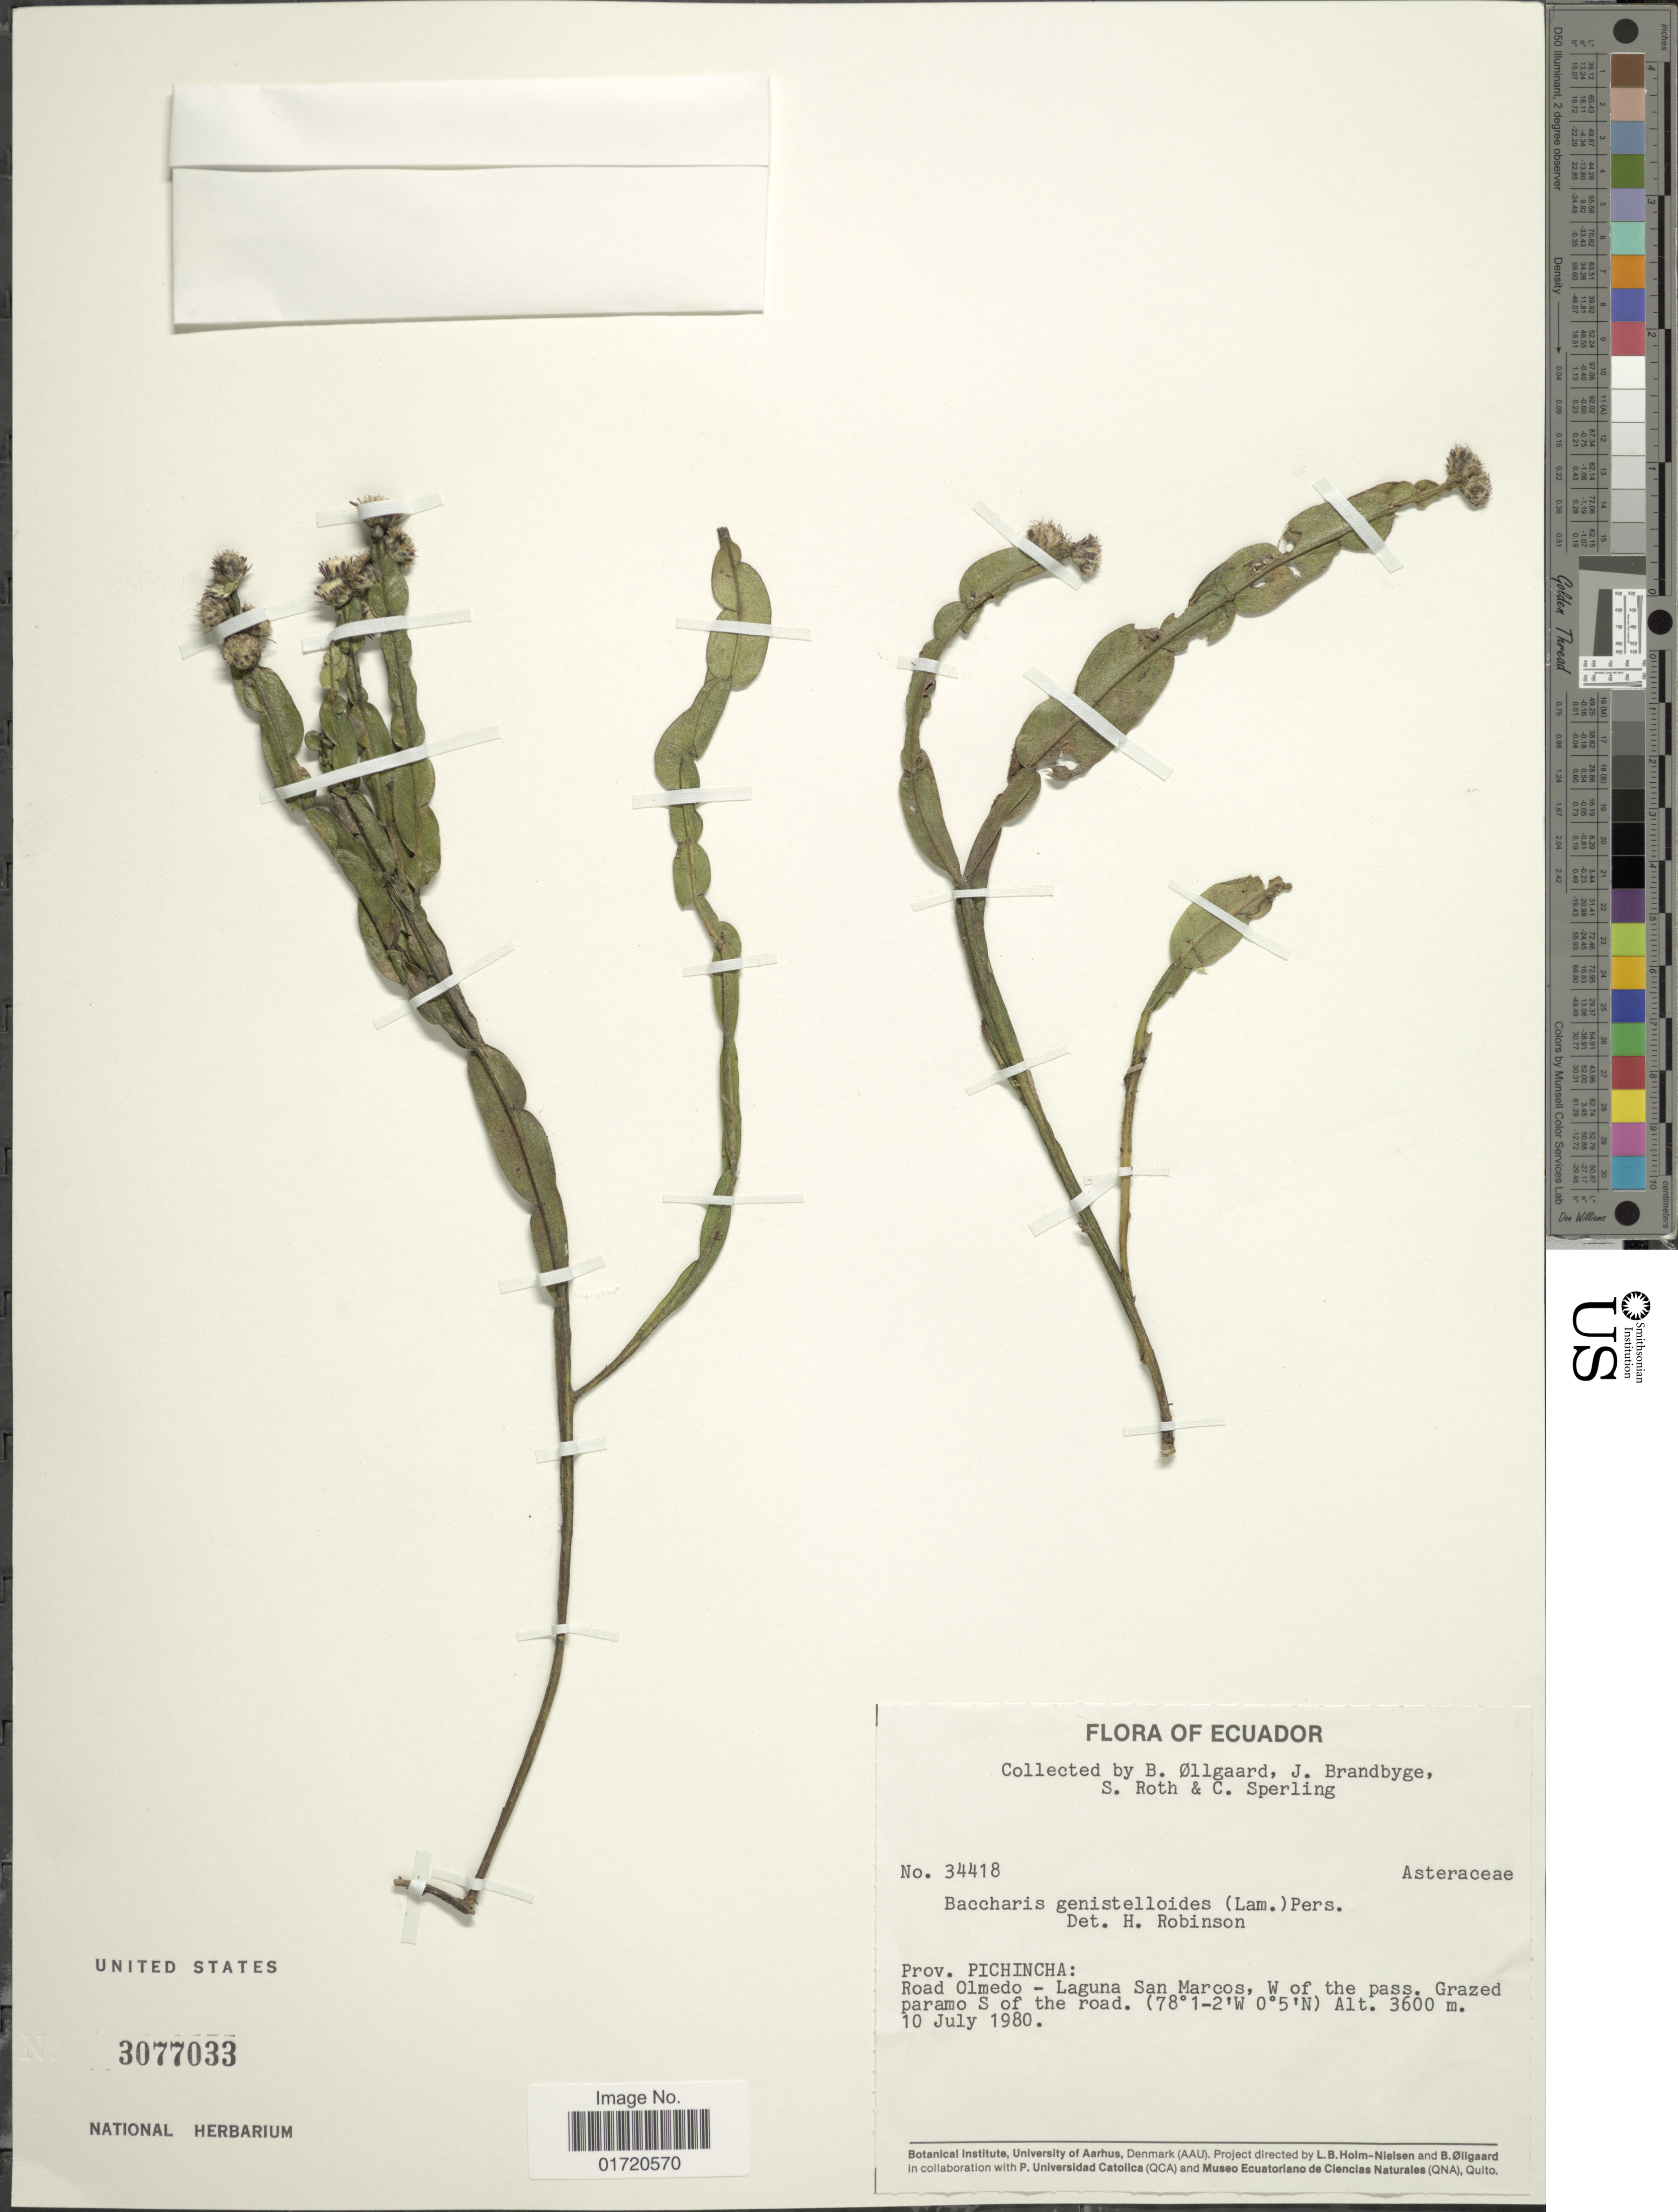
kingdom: Plantae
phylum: Tracheophyta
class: Magnoliopsida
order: Asterales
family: Asteraceae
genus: Baccharis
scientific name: Baccharis genistelloides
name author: (Lam.) Pers.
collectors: B. Øllgaard, J. Brandbyge, S. Roth & C. Sperling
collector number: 34418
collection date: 1980-07-10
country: Ecuador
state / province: Pichincha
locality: Road Olmedo - laguna San Marcos, W of the pass. Grazed paramo S of the road.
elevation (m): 3600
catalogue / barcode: US 3077033